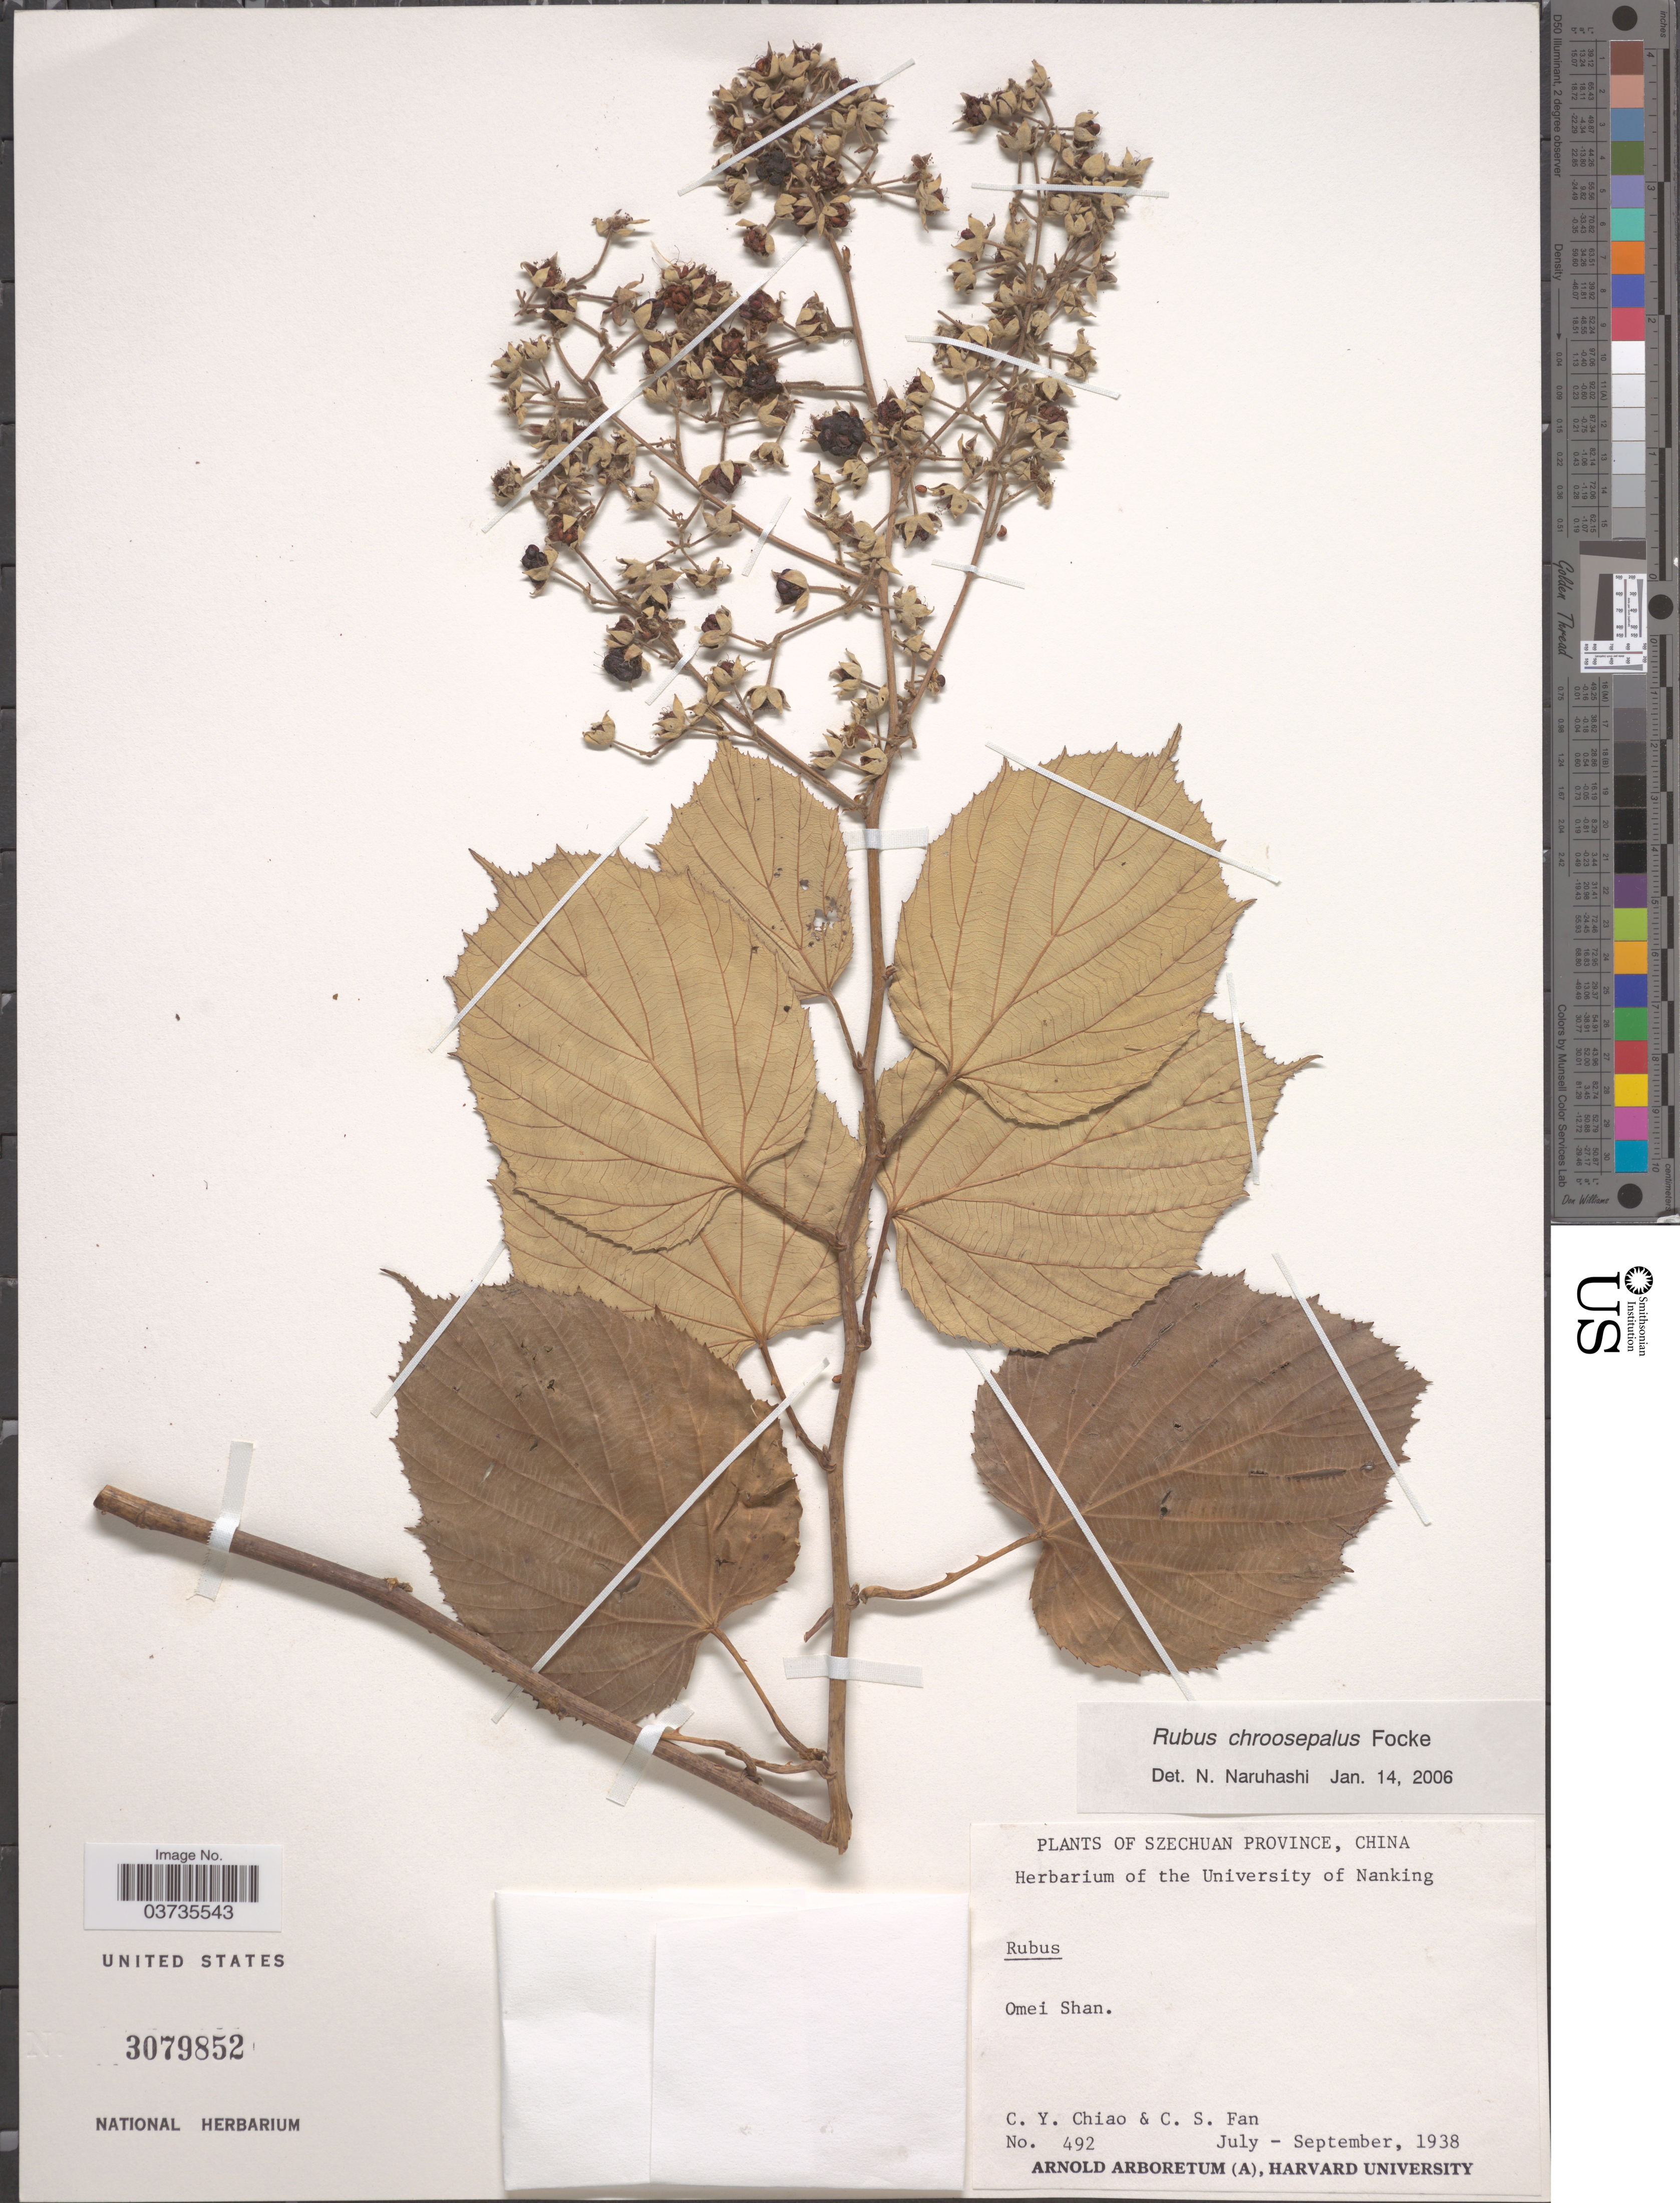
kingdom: Plantae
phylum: Tracheophyta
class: Magnoliopsida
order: Rosales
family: Rosaceae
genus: Rubus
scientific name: Rubus chroosepalus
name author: Focke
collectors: C. Y. Chiao & C. S. Fan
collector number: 492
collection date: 1938-07/1938-09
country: China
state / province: Sichuan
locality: Szechuan Province, Omei Shan.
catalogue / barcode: US 3079852